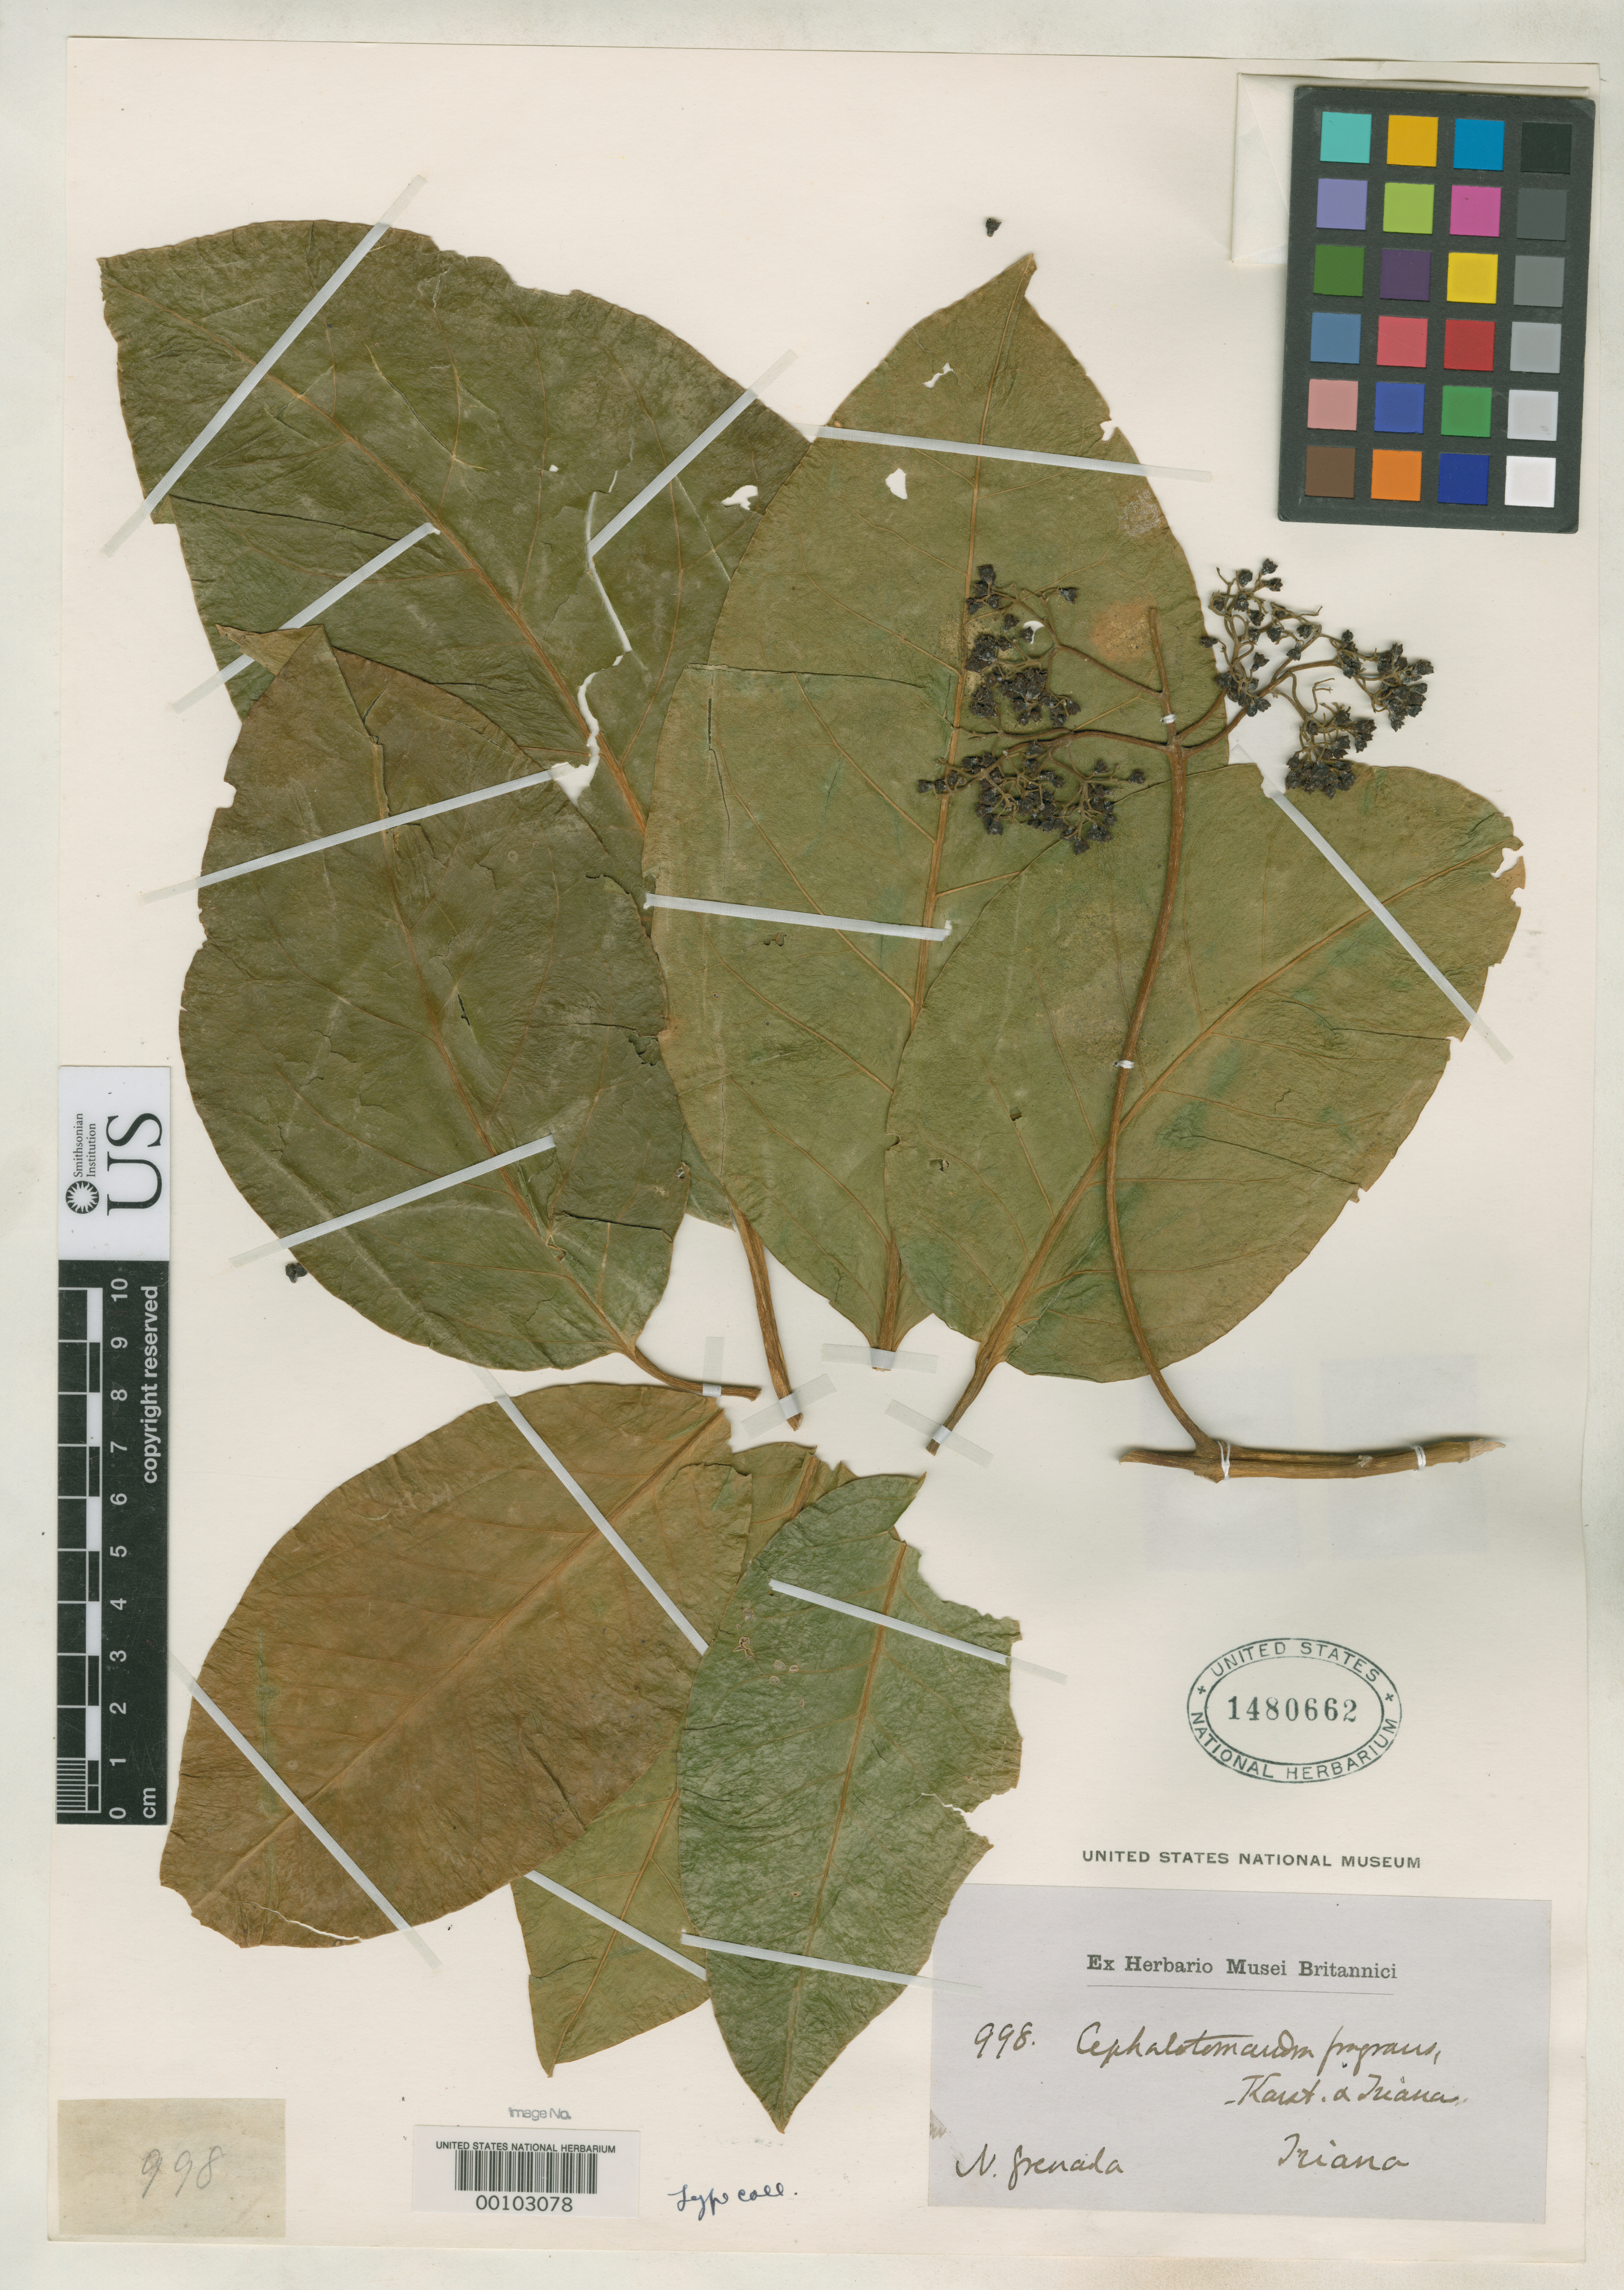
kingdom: Plantae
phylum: Tracheophyta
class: Magnoliopsida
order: Caryophyllales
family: Nyctaginaceae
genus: Cephalotomandra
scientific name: Cephalotomandra fragrans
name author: H. Karst. & Triana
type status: Type Collection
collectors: J. J. Triana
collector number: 998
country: Colombia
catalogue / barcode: US 1480662